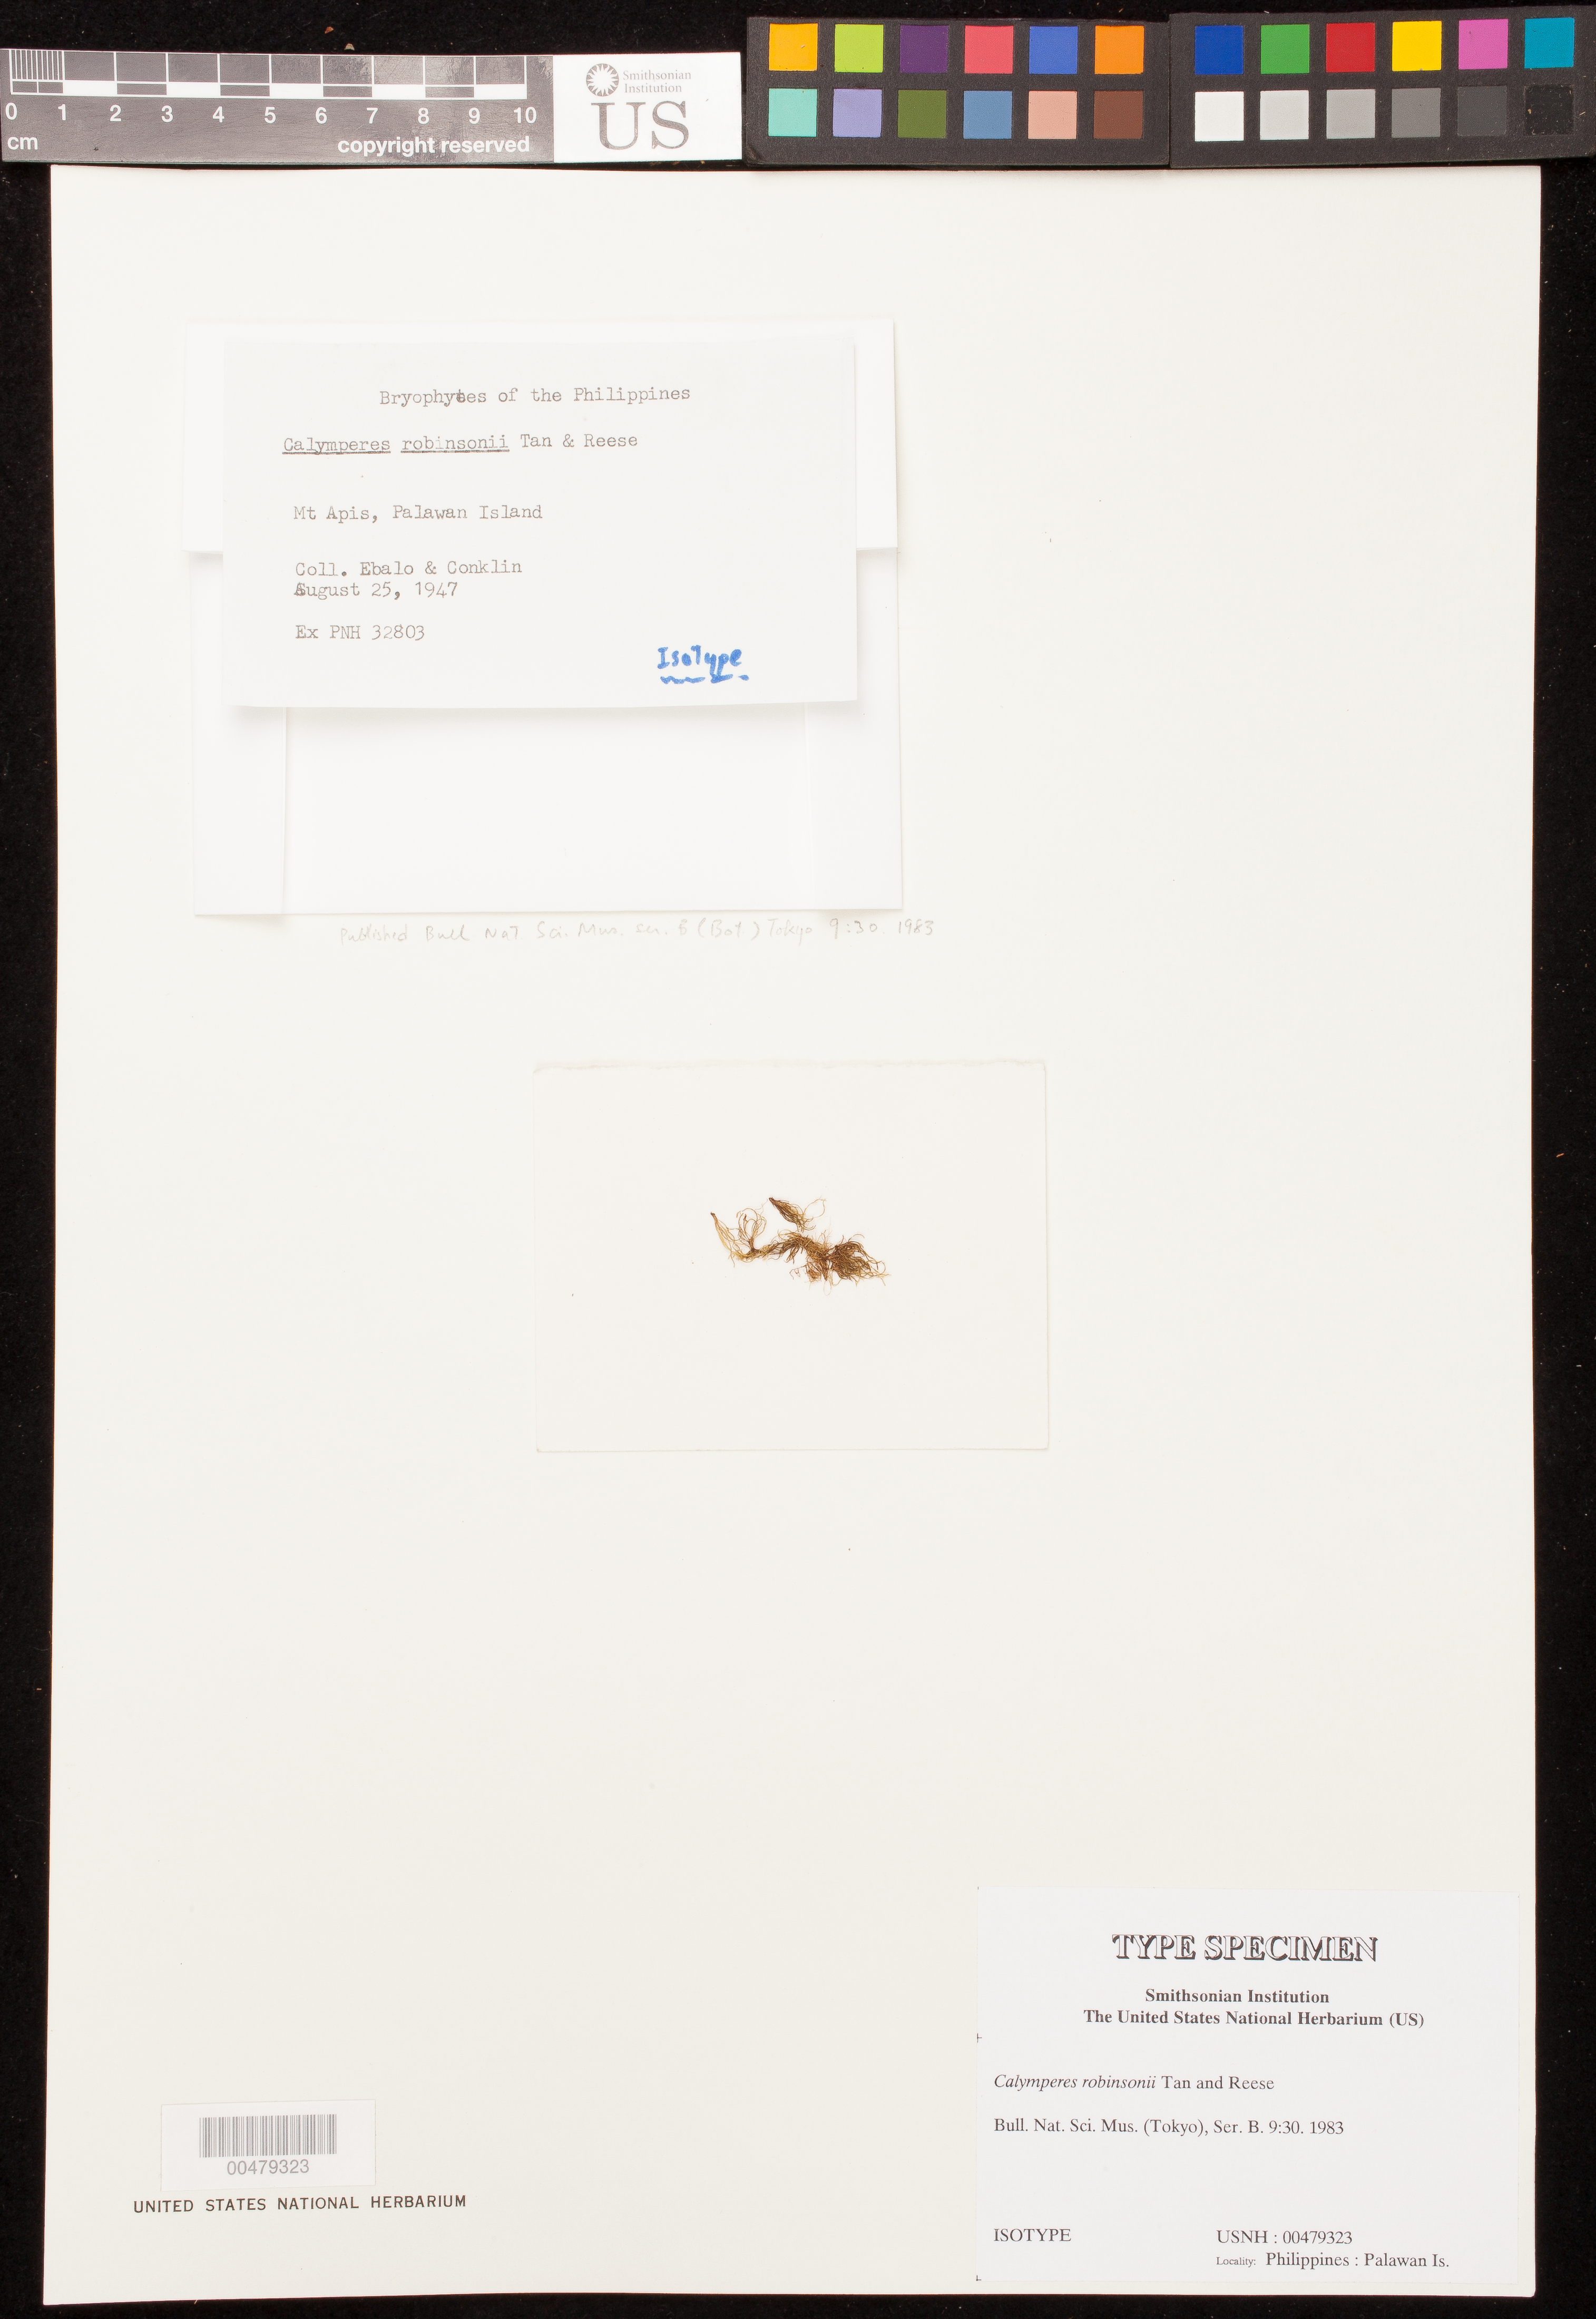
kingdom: Plantae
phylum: Bryophyta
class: Bryopsida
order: Dicranales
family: Calymperaceae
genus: Calymperes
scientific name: Calymperes robinsonii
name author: B. C. Tan & W.D. Reese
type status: Isotype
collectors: -. Ebalo & Conklin, --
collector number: ex Pnh 32803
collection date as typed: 25 Aug 1947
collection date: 1947-08-25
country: Philippines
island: Palawan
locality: Mt. Apis.